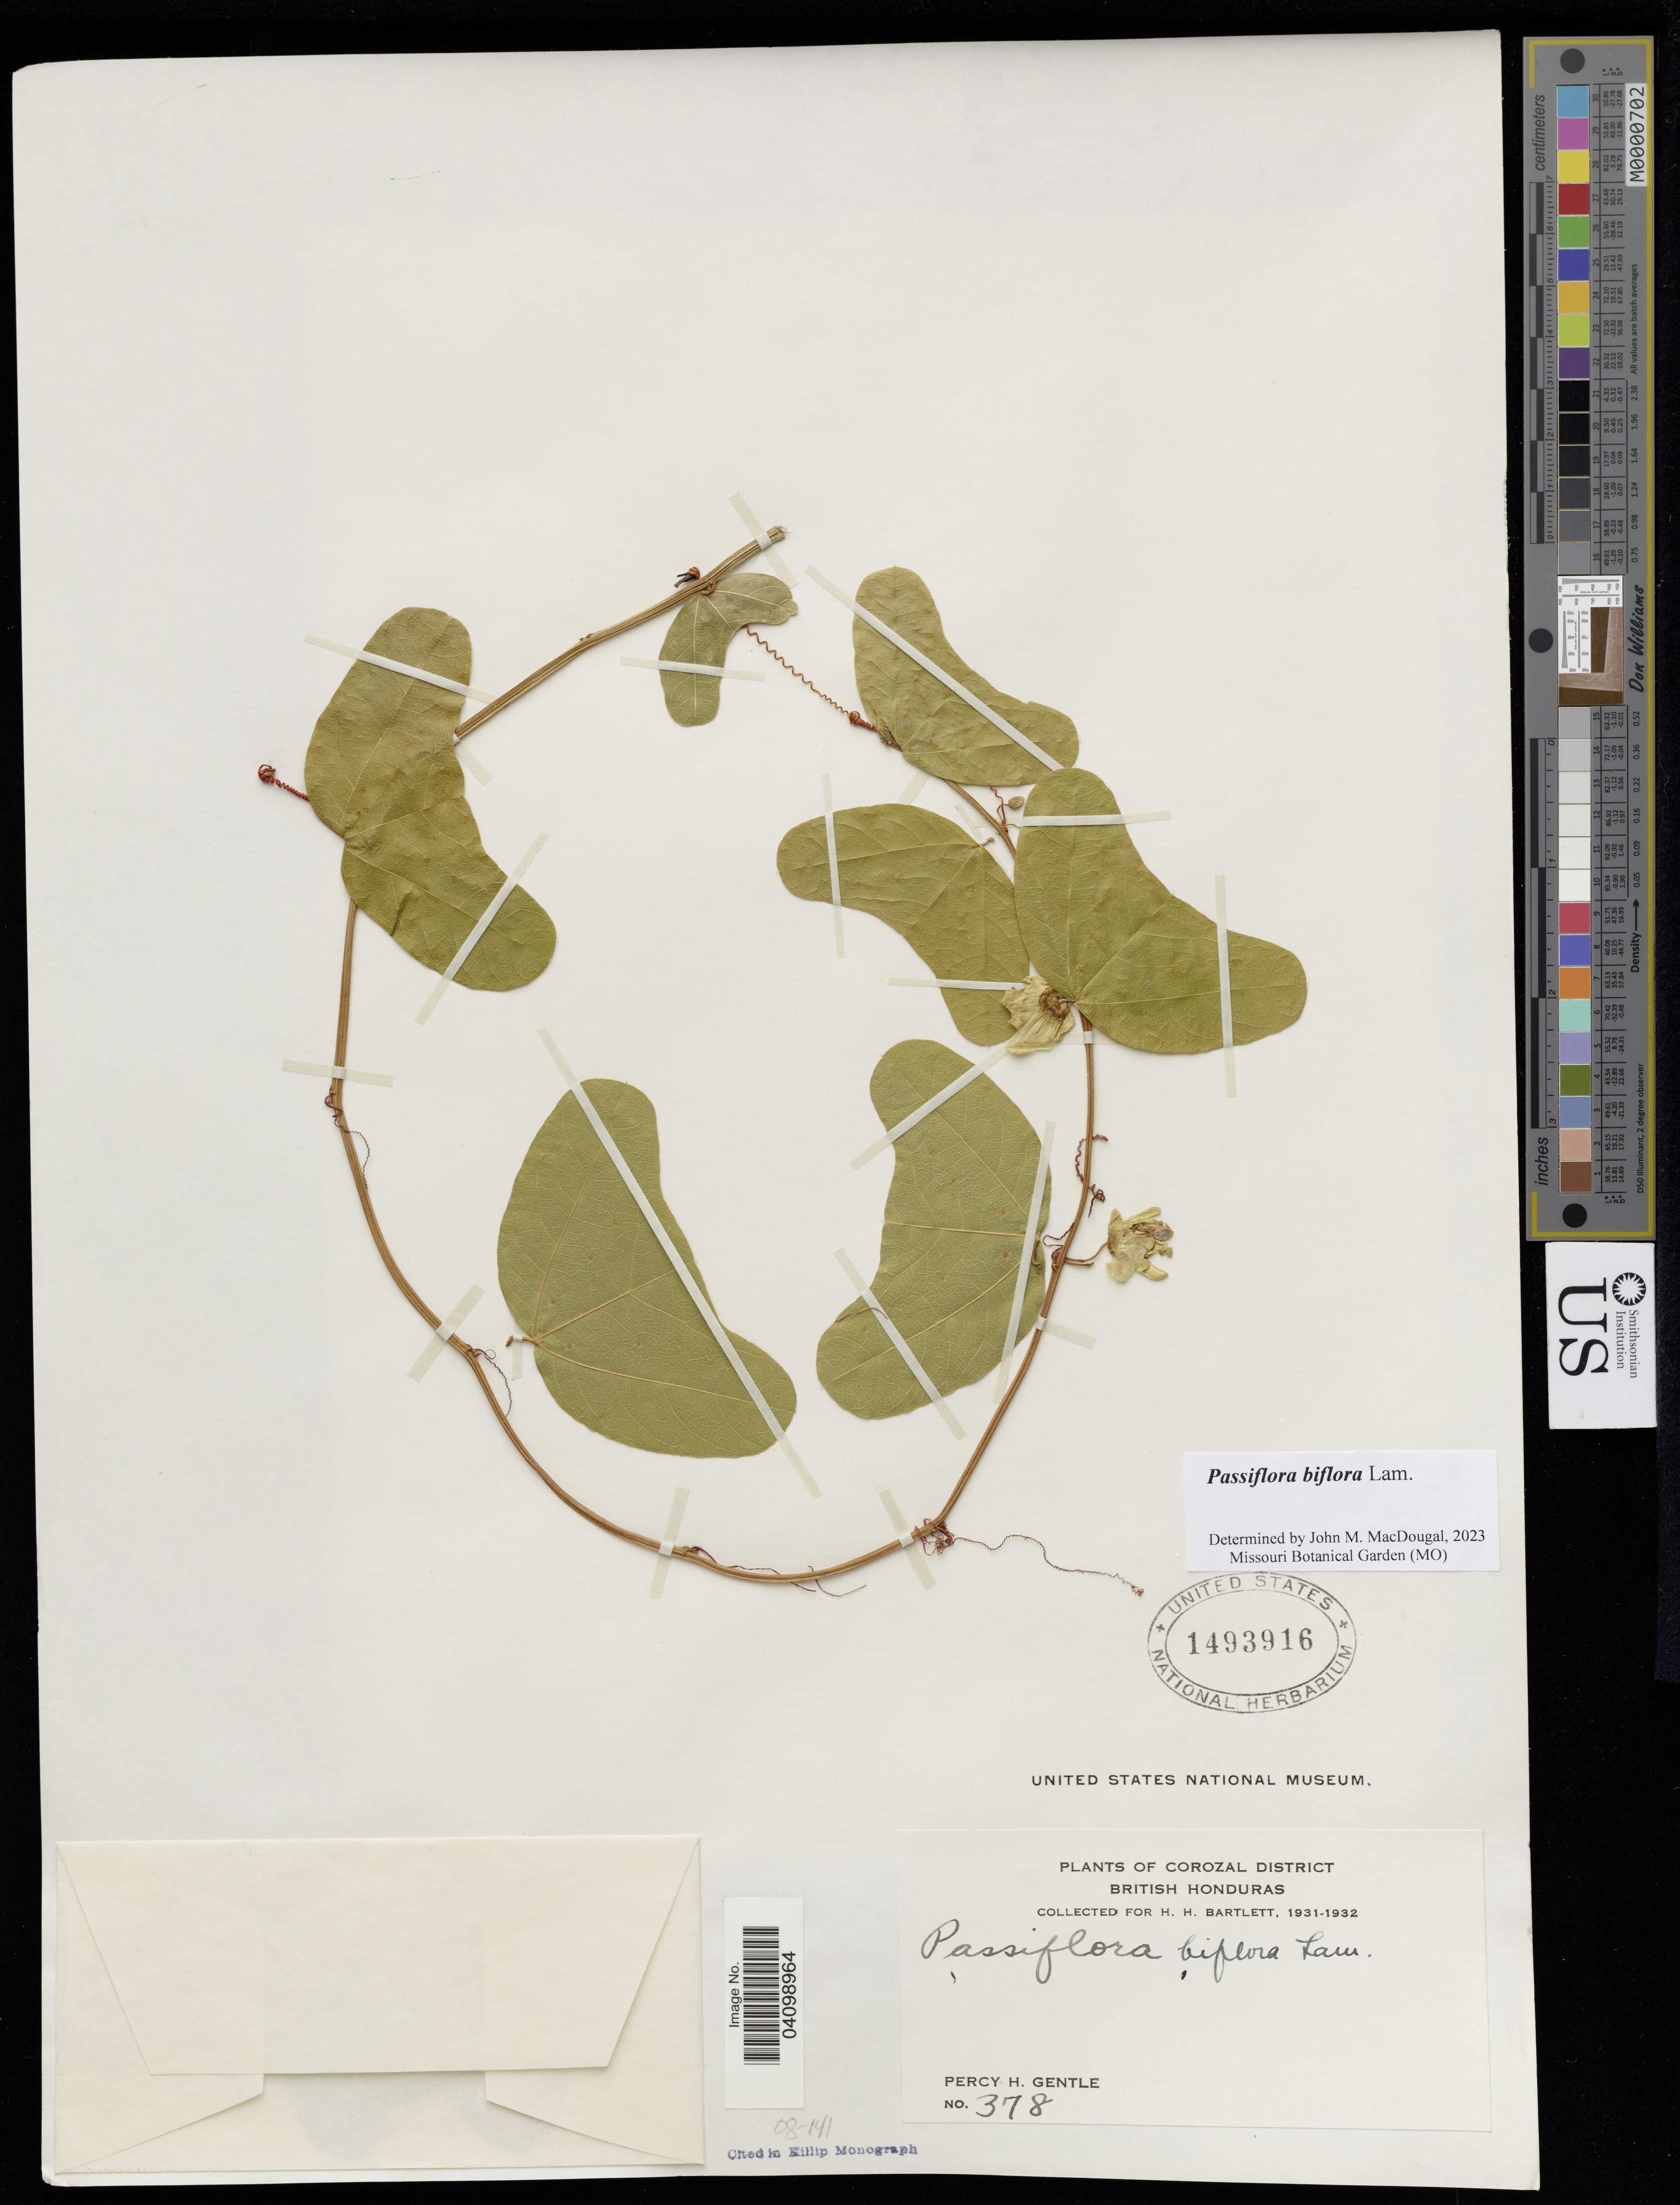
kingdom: Plantae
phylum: Tracheophyta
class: Magnoliopsida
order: Malpighiales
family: Passifloraceae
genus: Passiflora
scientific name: Passiflora biflora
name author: Lam.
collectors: P. H. Gentle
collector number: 378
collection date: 1931/1932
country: Belize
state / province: Corozal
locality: British Honduras.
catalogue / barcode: US 1493916